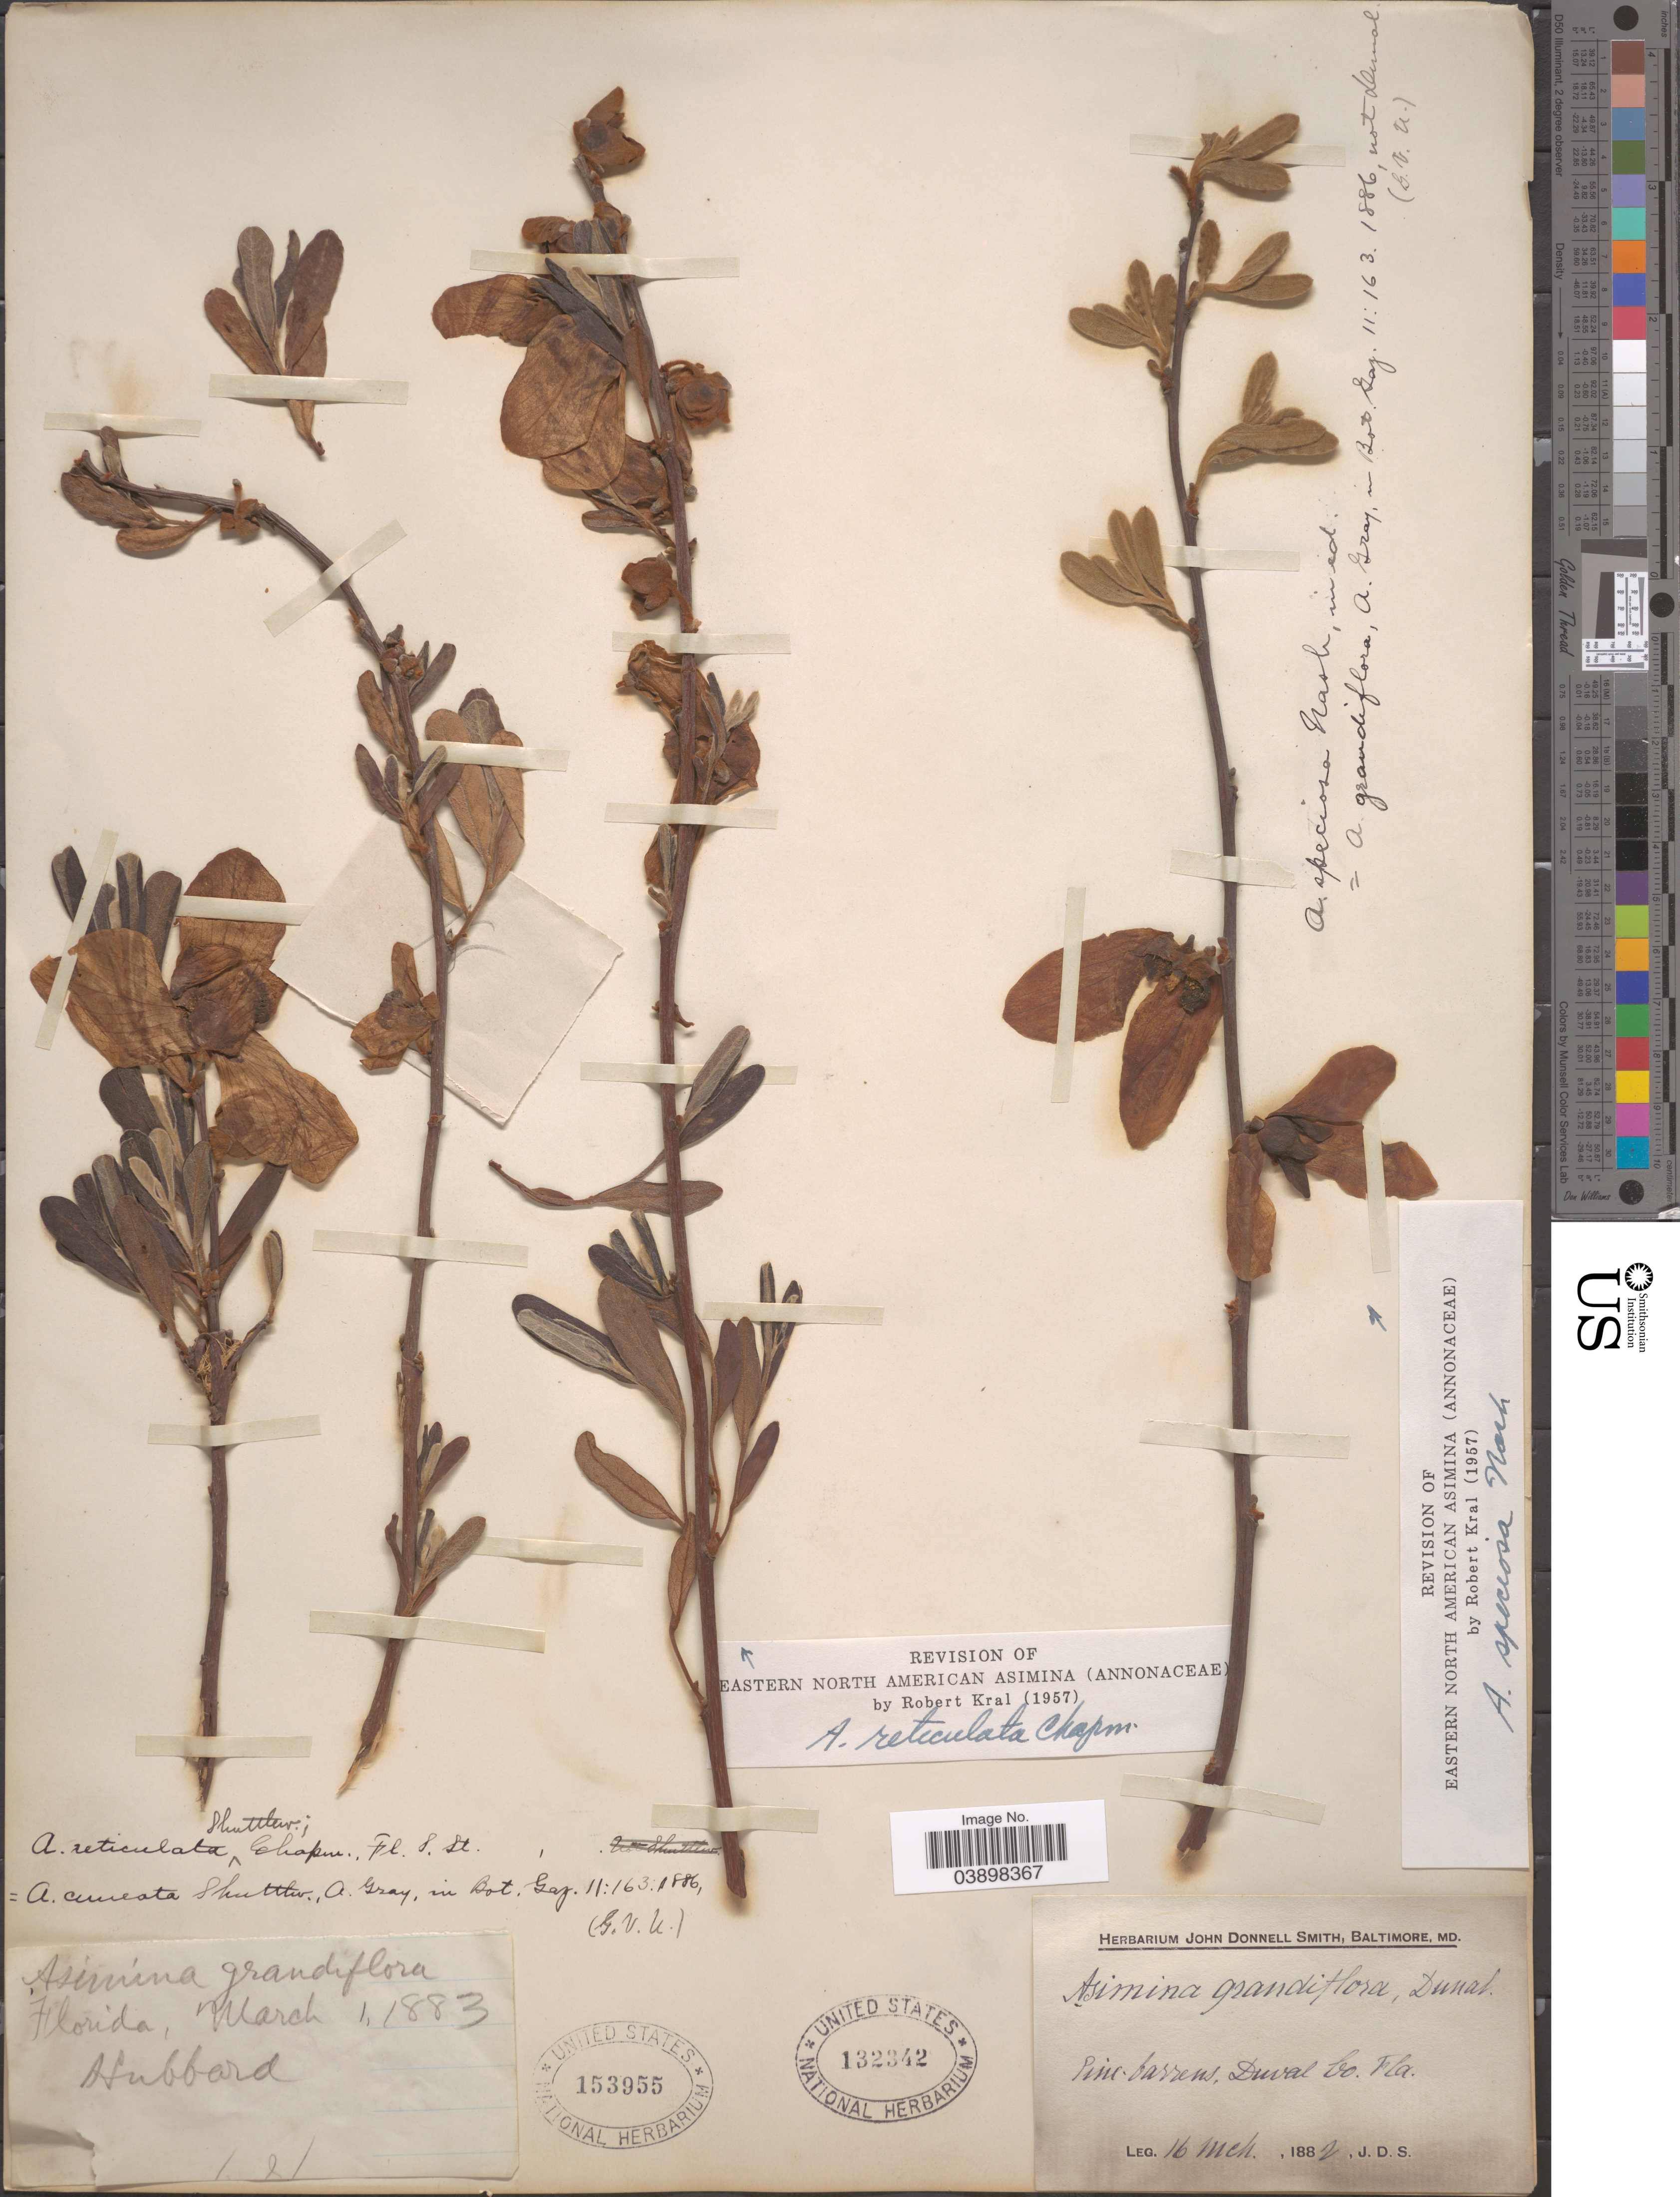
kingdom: Plantae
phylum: Tracheophyta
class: Magnoliopsida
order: Magnoliales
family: Annonaceae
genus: Asimina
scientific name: Asimina speciosa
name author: Nash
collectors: Hubbard, --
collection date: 1883-03-01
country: United States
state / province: Florida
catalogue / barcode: US 153955-2